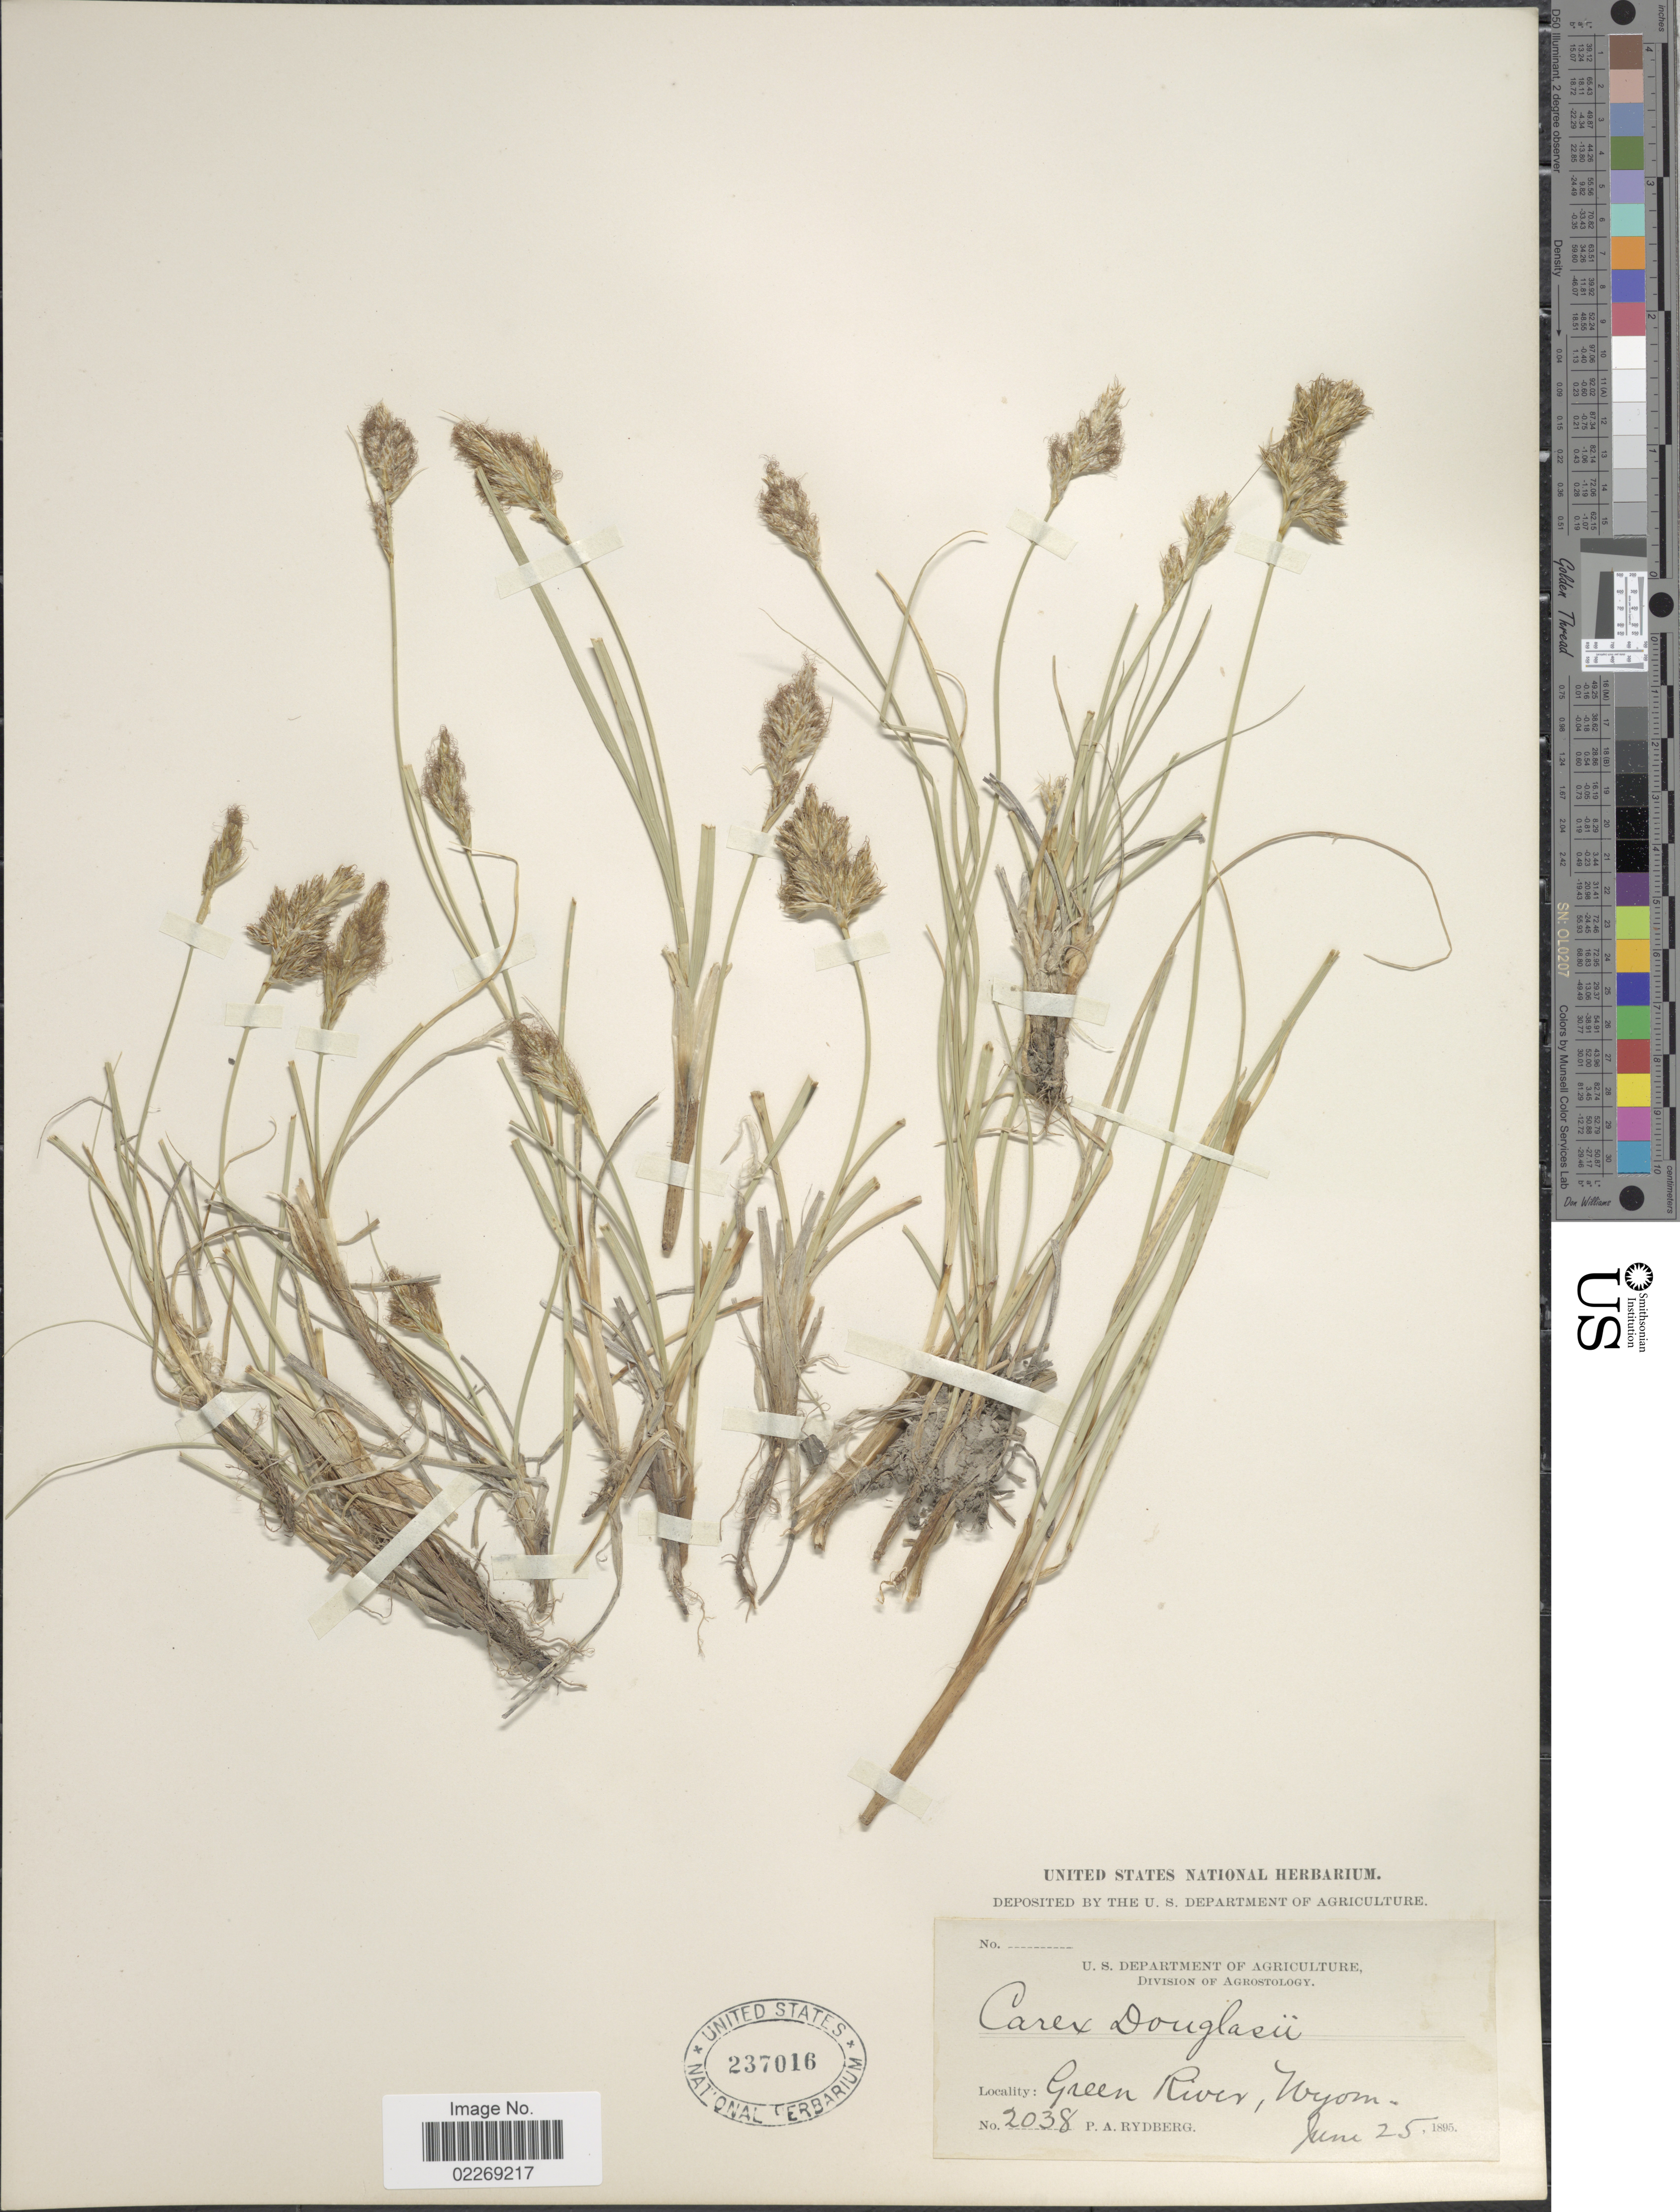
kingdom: Plantae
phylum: Tracheophyta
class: Liliopsida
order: Poales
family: Cyperaceae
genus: Carex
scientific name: Carex douglasii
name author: Boott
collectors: P. A. Rydberg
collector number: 2038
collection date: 1895-06-25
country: United States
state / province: Wyoming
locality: Green River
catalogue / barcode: US 237016